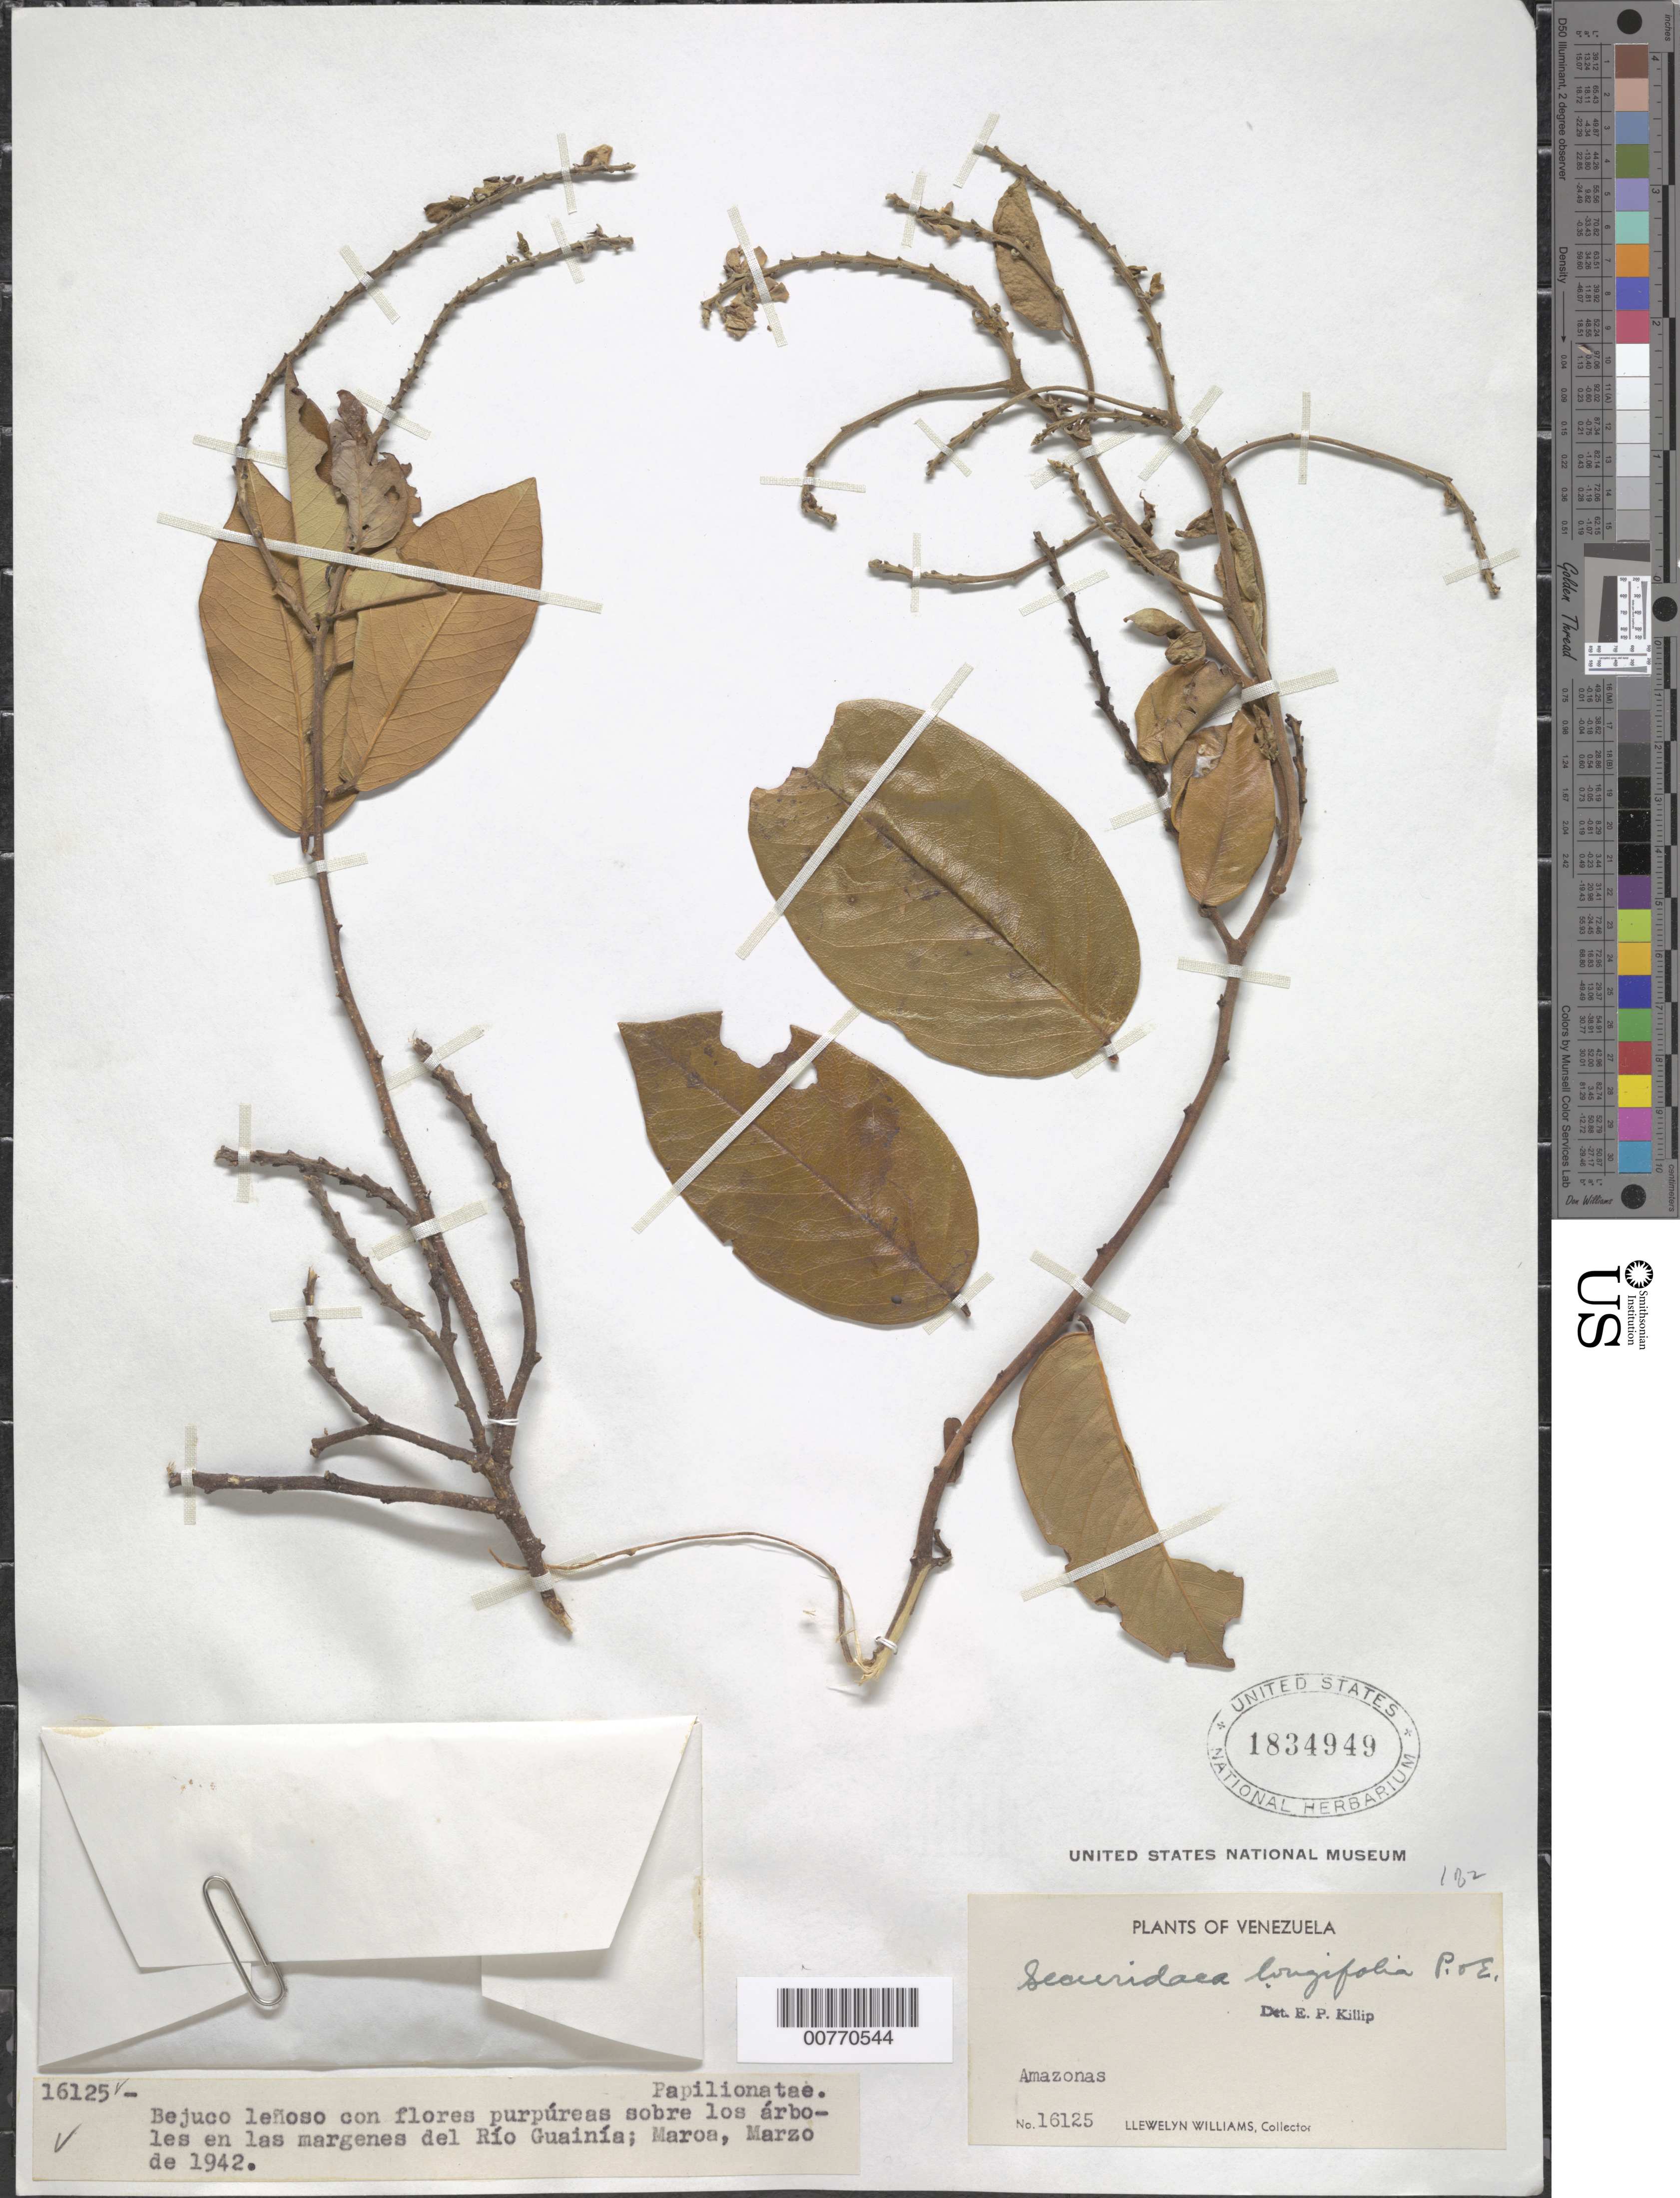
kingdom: Plantae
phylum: Tracheophyta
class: Magnoliopsida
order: Fabales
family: Polygalaceae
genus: Securidaca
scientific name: Securidaca longifolia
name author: Poepp. & Endl.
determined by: Killip, Ellsworth P.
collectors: Ll. Williams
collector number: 16125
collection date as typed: March 1942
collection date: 1942-03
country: Venezuela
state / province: Amazonas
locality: Maroa, Río Guainía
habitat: On trees along river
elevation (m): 127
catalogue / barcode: US 1834949